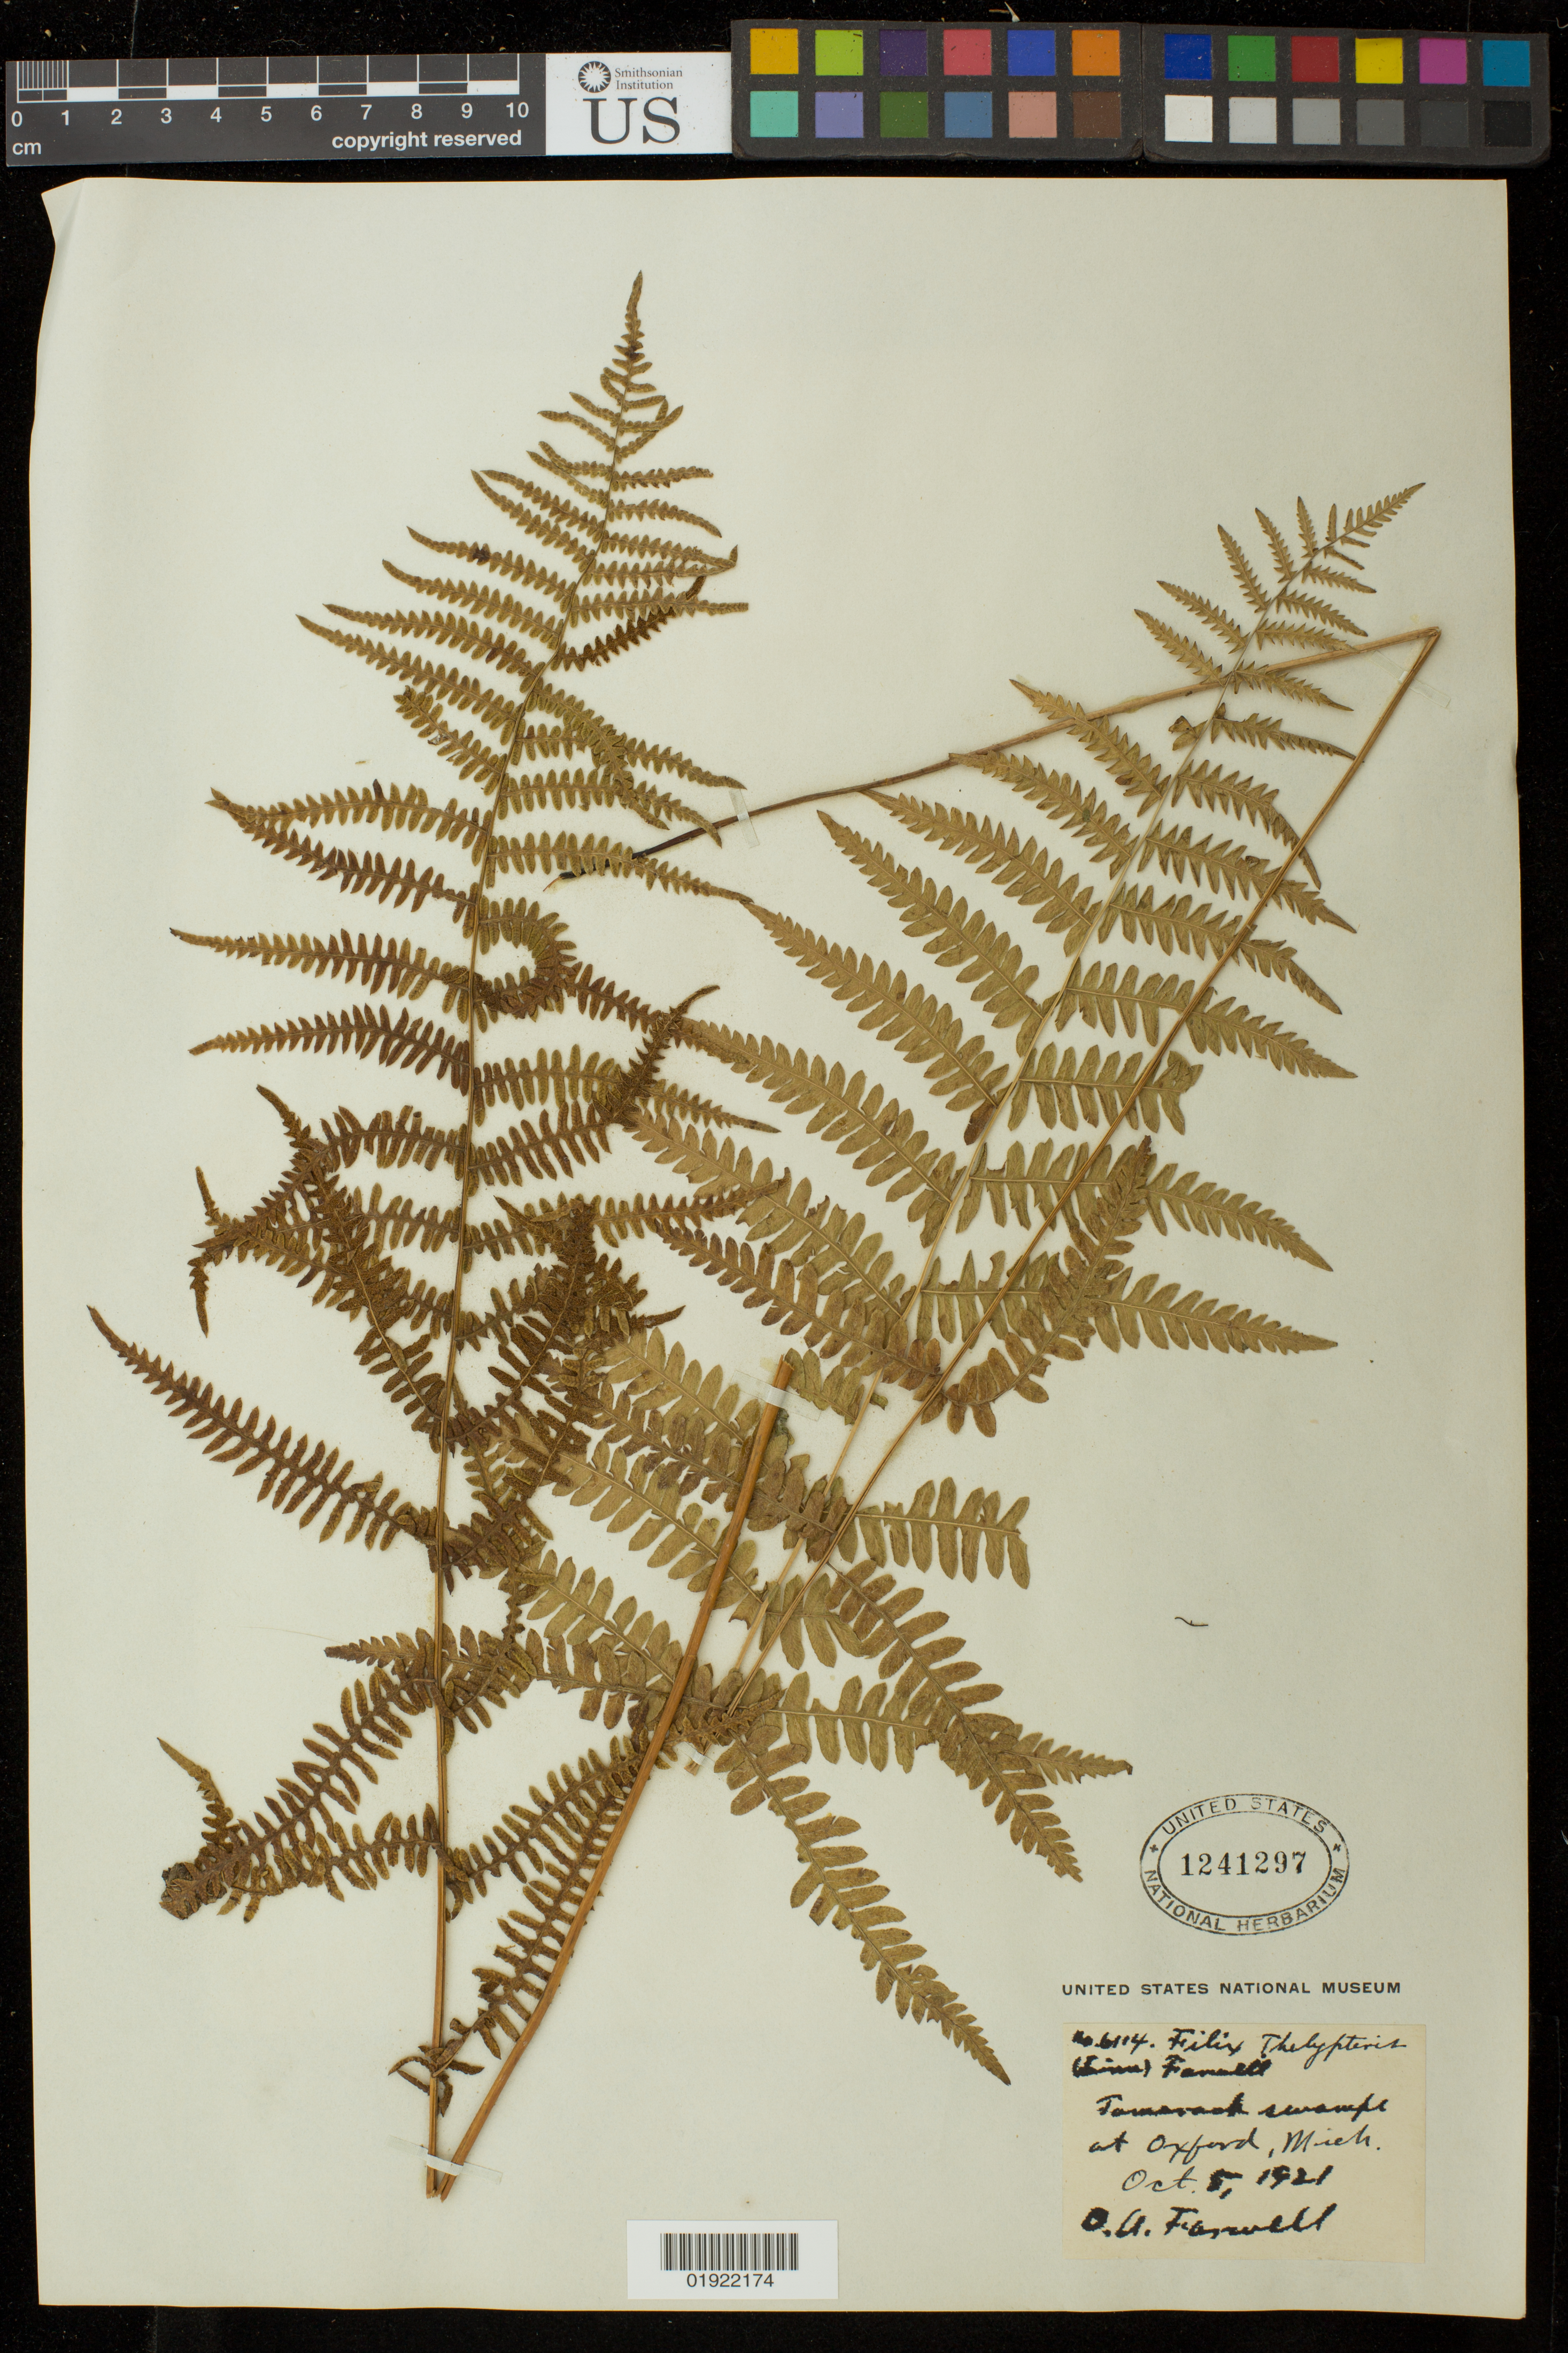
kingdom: Plantae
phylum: Tracheophyta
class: Polypodiopsida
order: Polypodiales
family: Thelypteridaceae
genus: Thelypteris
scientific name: Thelypteris palustris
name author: (Salisb.) Schott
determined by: Schott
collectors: O. Farwell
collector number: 6114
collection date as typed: Oct. 5, 1921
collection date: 1921-10-05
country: United States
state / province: Michigan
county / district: Oakland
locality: Oxford, Mich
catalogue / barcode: US 1241297